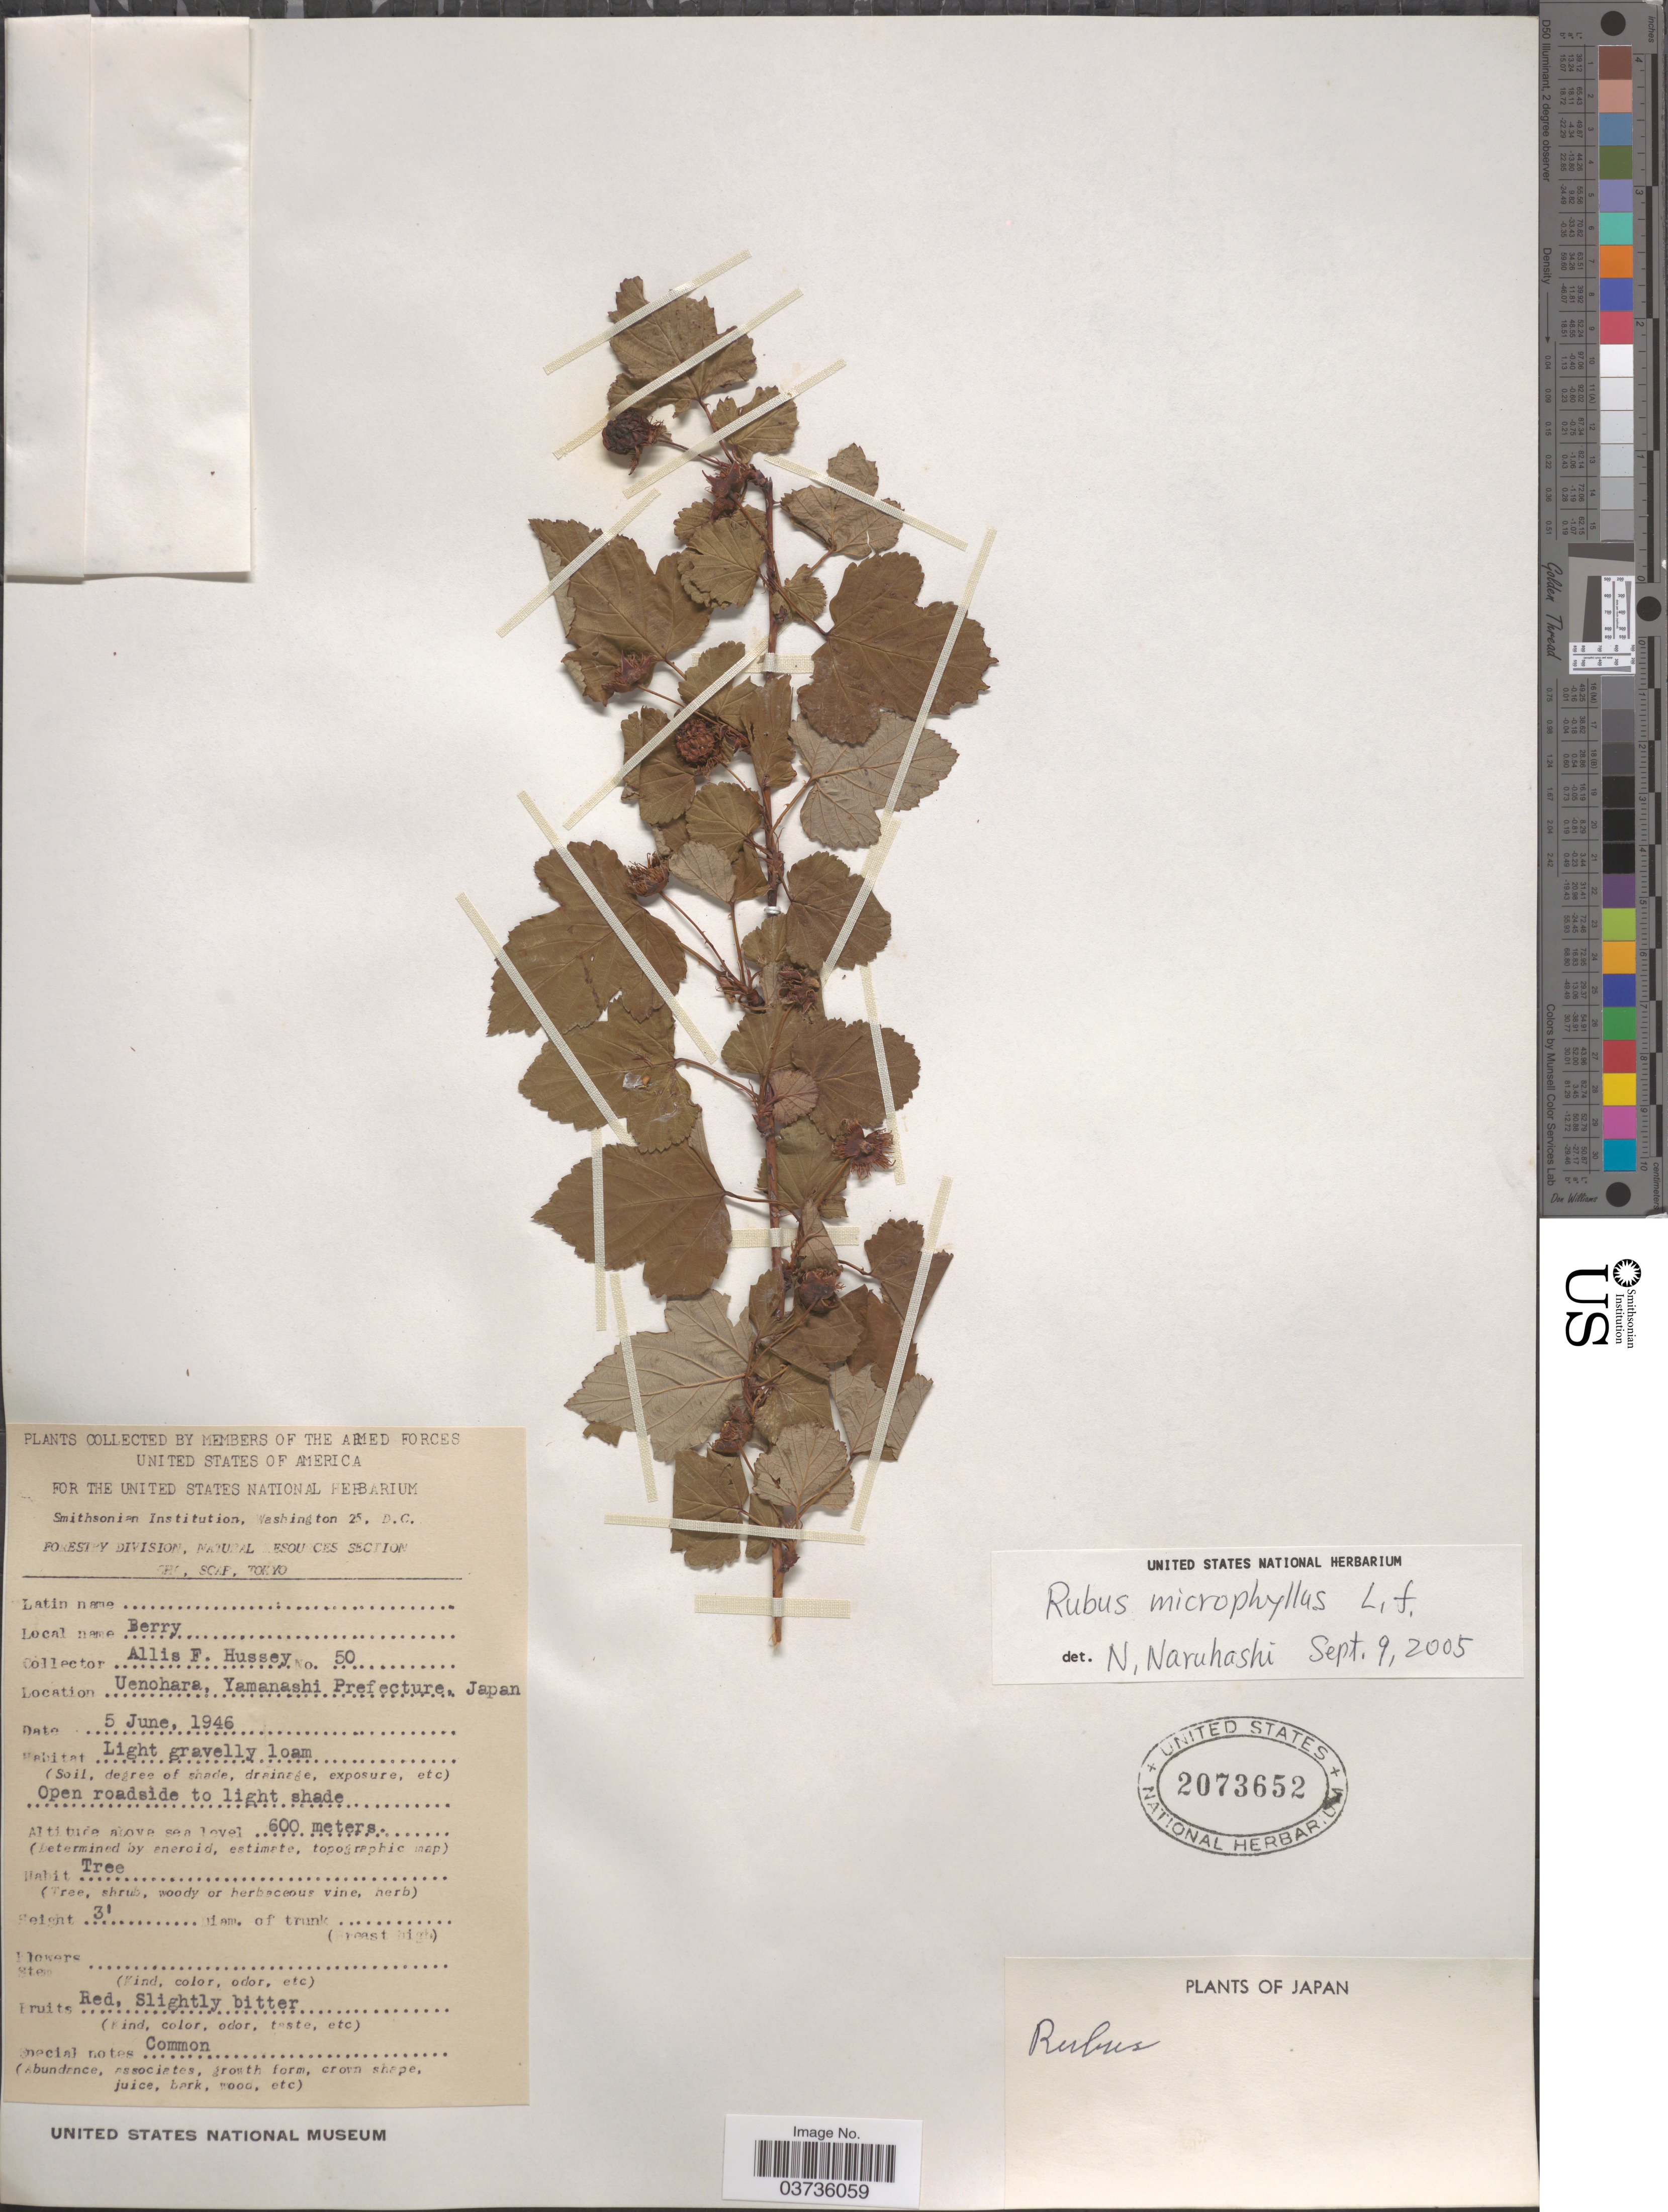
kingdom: Plantae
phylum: Tracheophyta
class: Magnoliopsida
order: Rosales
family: Rosaceae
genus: Rubus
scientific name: Rubus microphyllus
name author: L. f.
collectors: A. Hussey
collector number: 50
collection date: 1946-06-05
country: Japan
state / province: Yamanasi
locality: Uenohara, Yamanashi Prefecture.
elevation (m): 600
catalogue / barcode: US 2073652